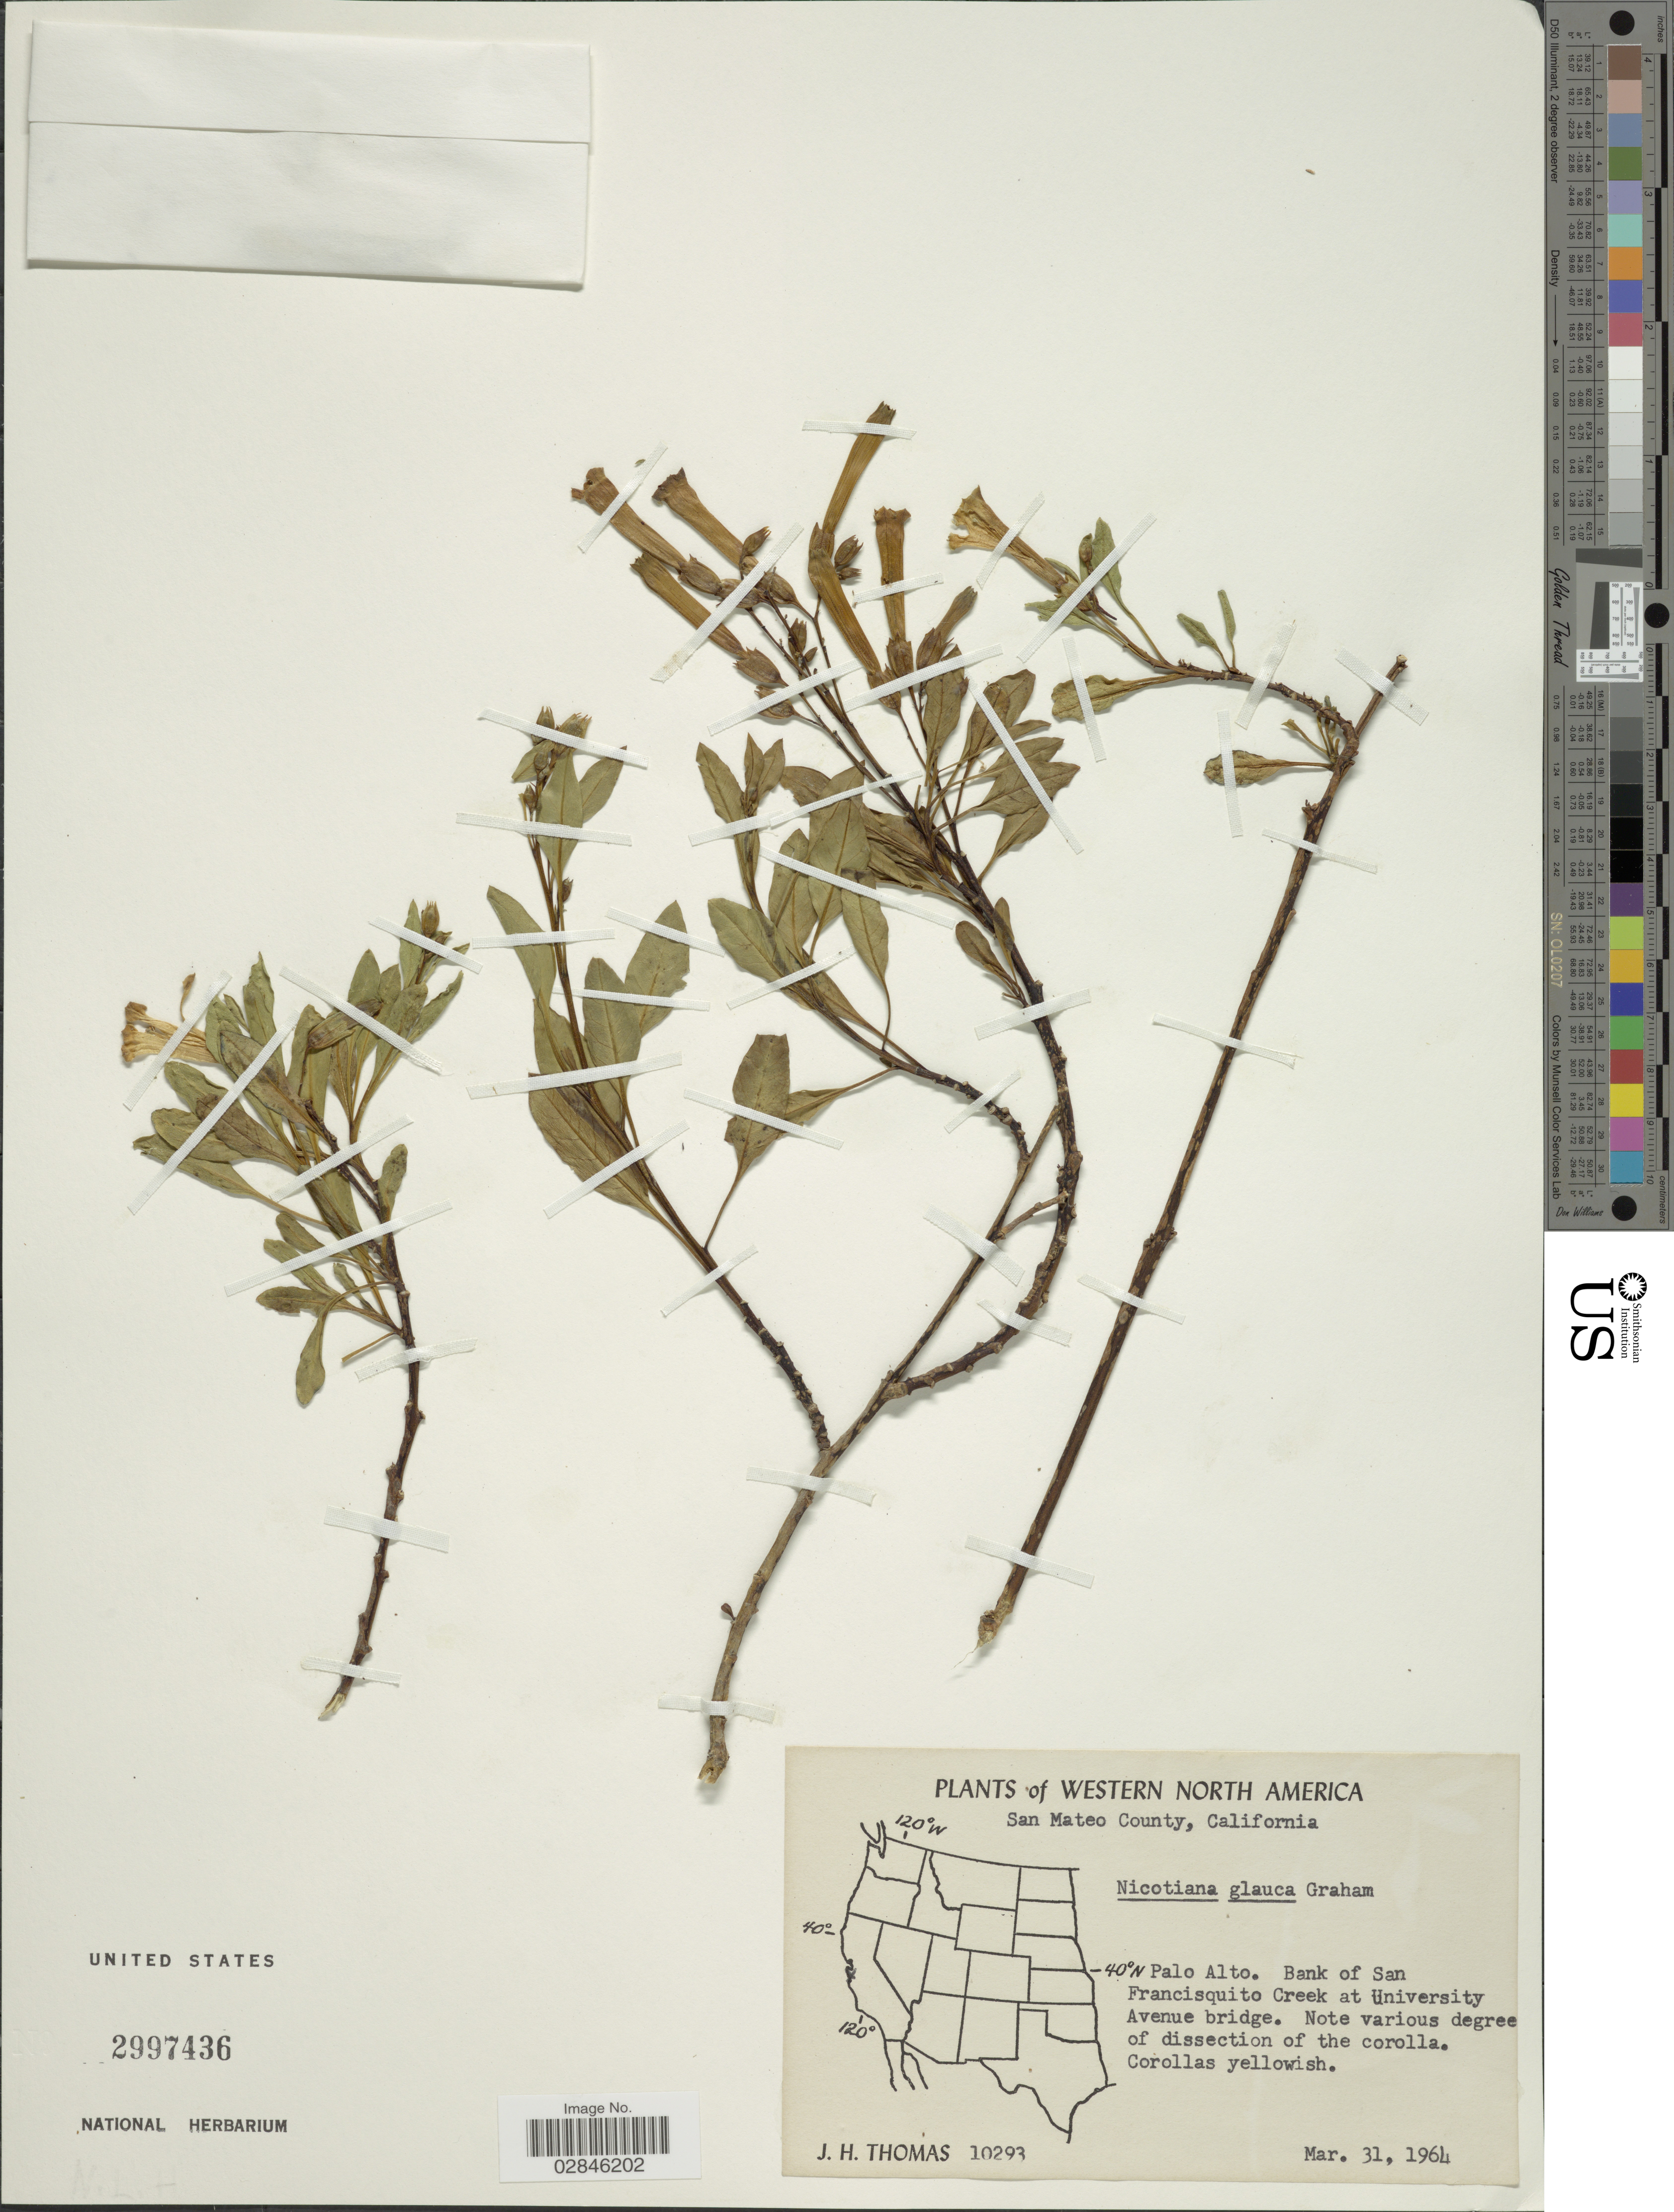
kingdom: Plantae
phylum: Tracheophyta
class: Magnoliopsida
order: Solanales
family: Solanaceae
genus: Nicotiana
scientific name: Nicotiana glauca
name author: Graham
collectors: J. H. Thomas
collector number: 10293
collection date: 1964-03-31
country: United States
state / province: California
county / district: San Mateo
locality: Western North America, San Mateo County. Palo Alto. Bank of San Francisquito Creek at University Avenue bridge.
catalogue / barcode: US 2997436